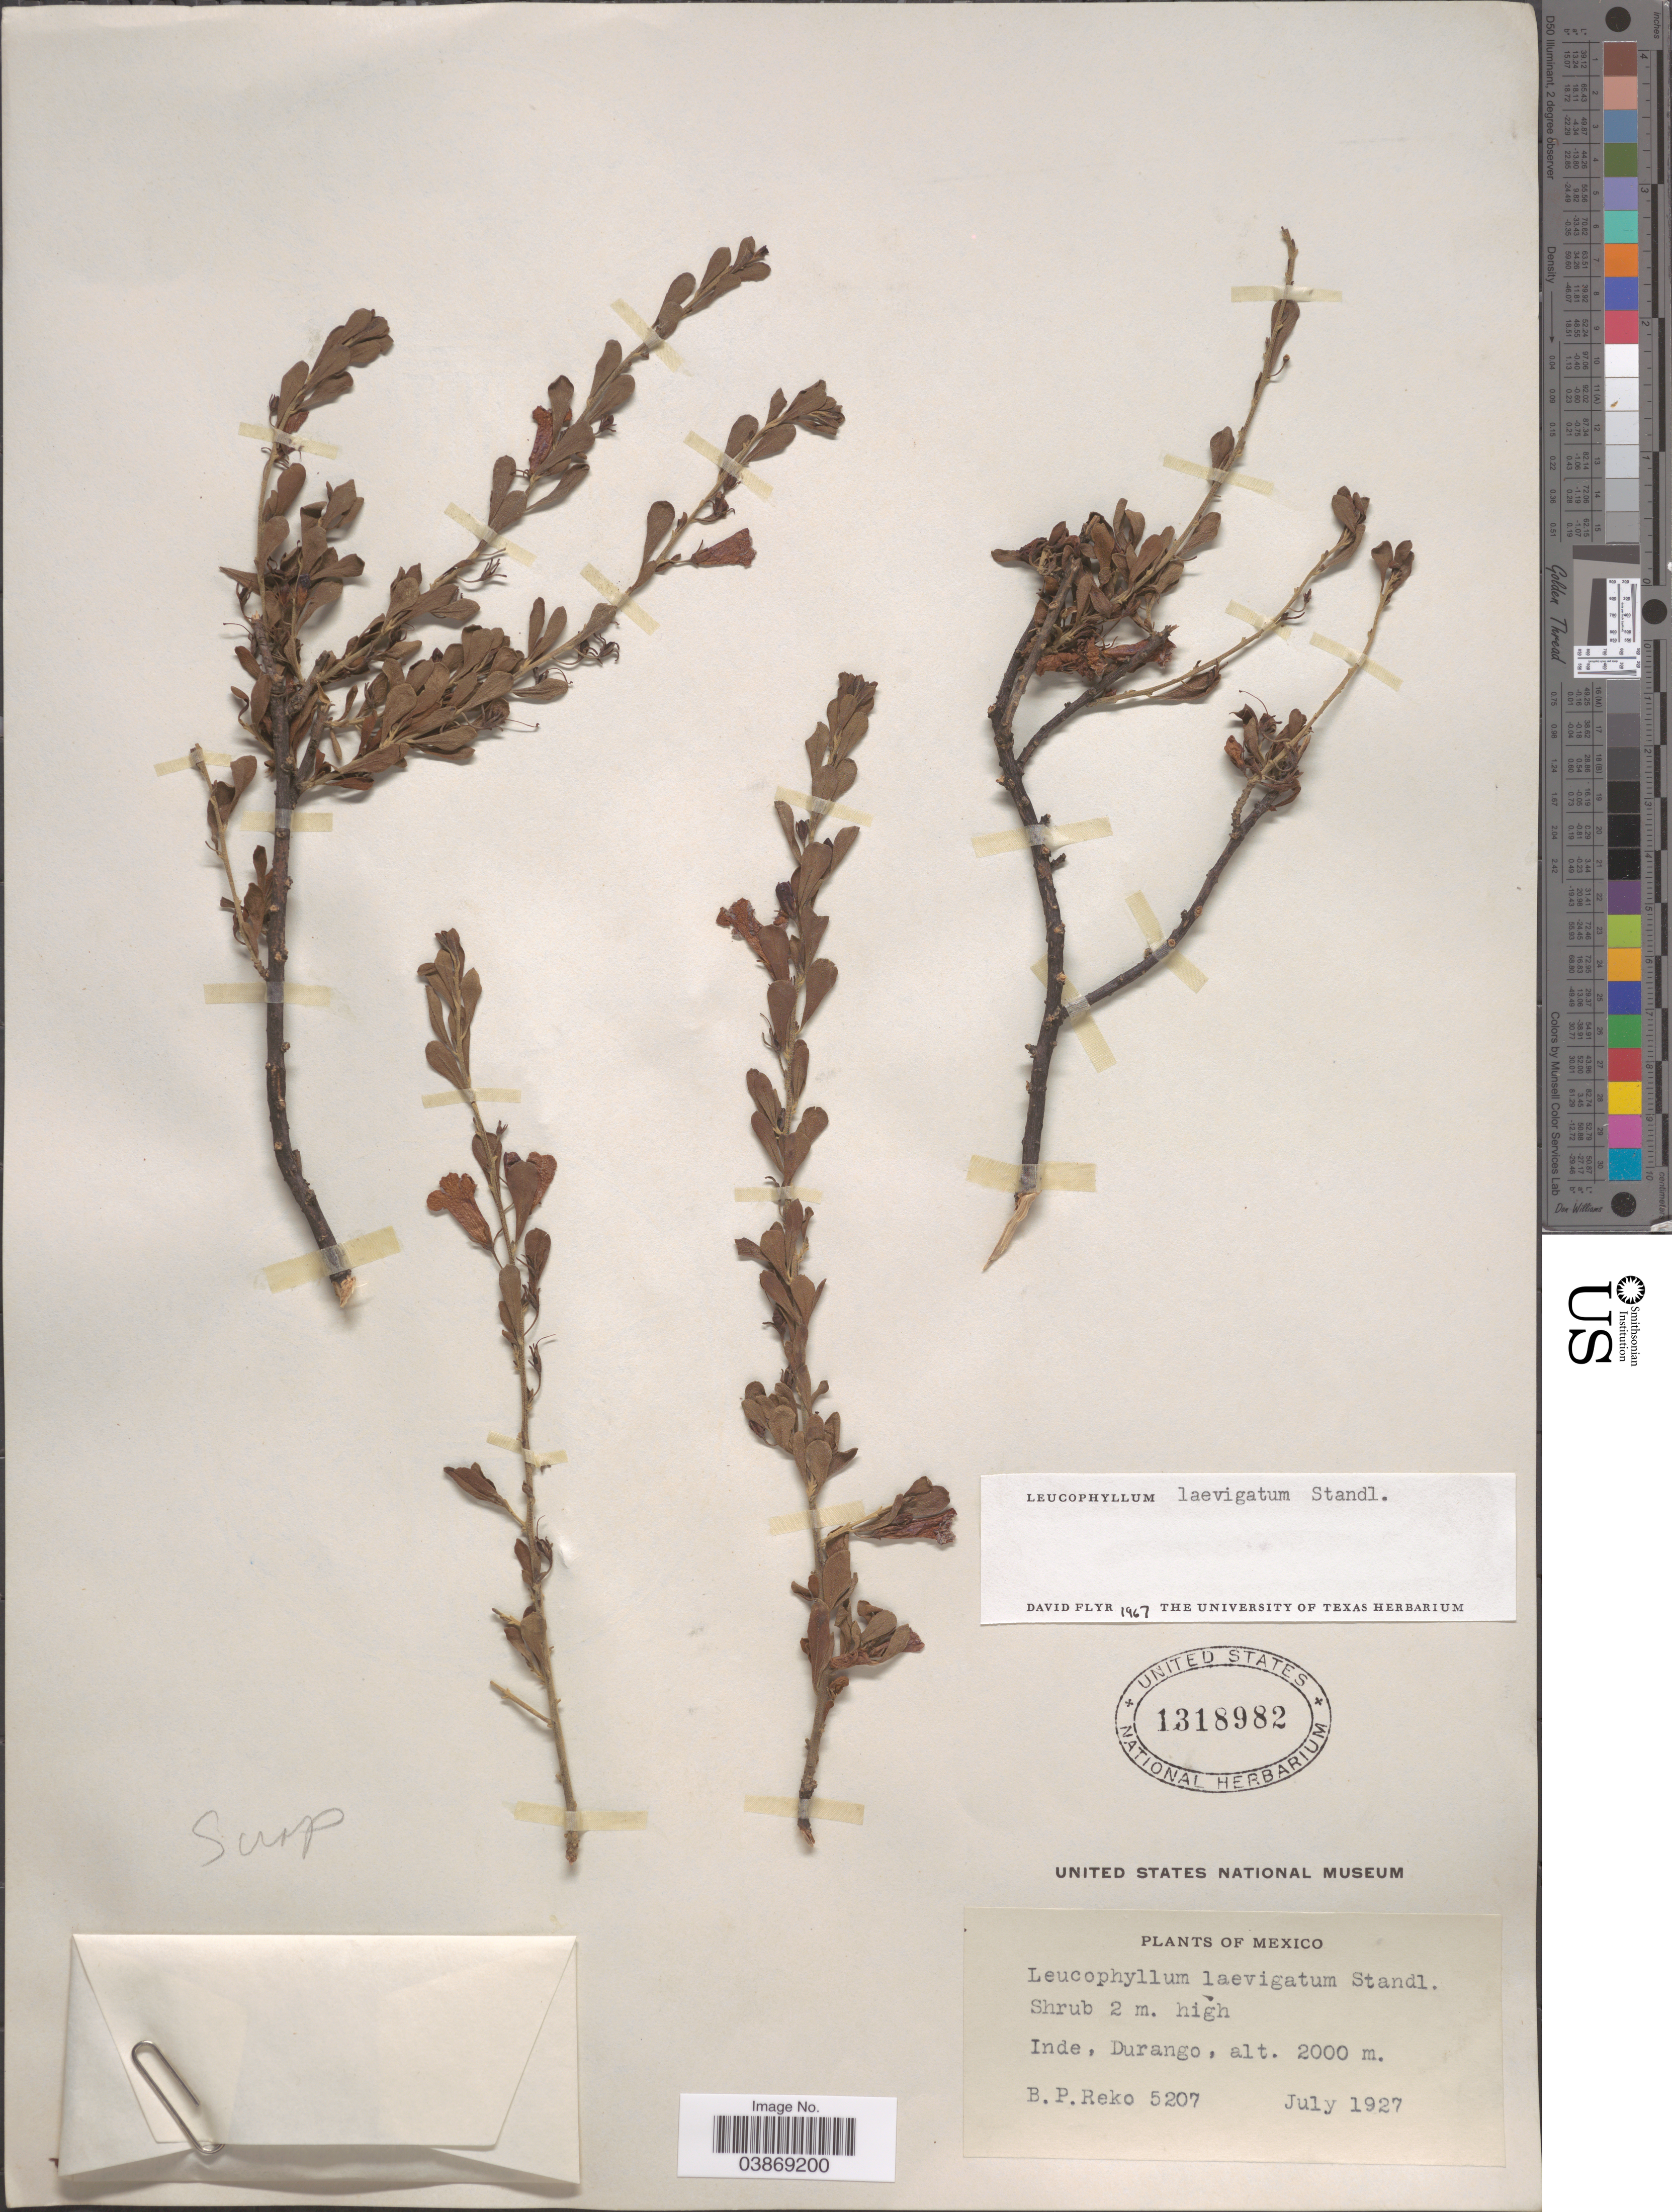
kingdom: Plantae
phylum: Tracheophyta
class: Magnoliopsida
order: Lamiales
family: Scrophulariaceae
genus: Leucophyllum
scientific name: Leucophyllum laevigatum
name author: Standl.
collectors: B. P. Reko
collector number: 5207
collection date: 1927-07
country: Mexico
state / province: Durango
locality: Inde.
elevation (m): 2000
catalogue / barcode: US 1318982